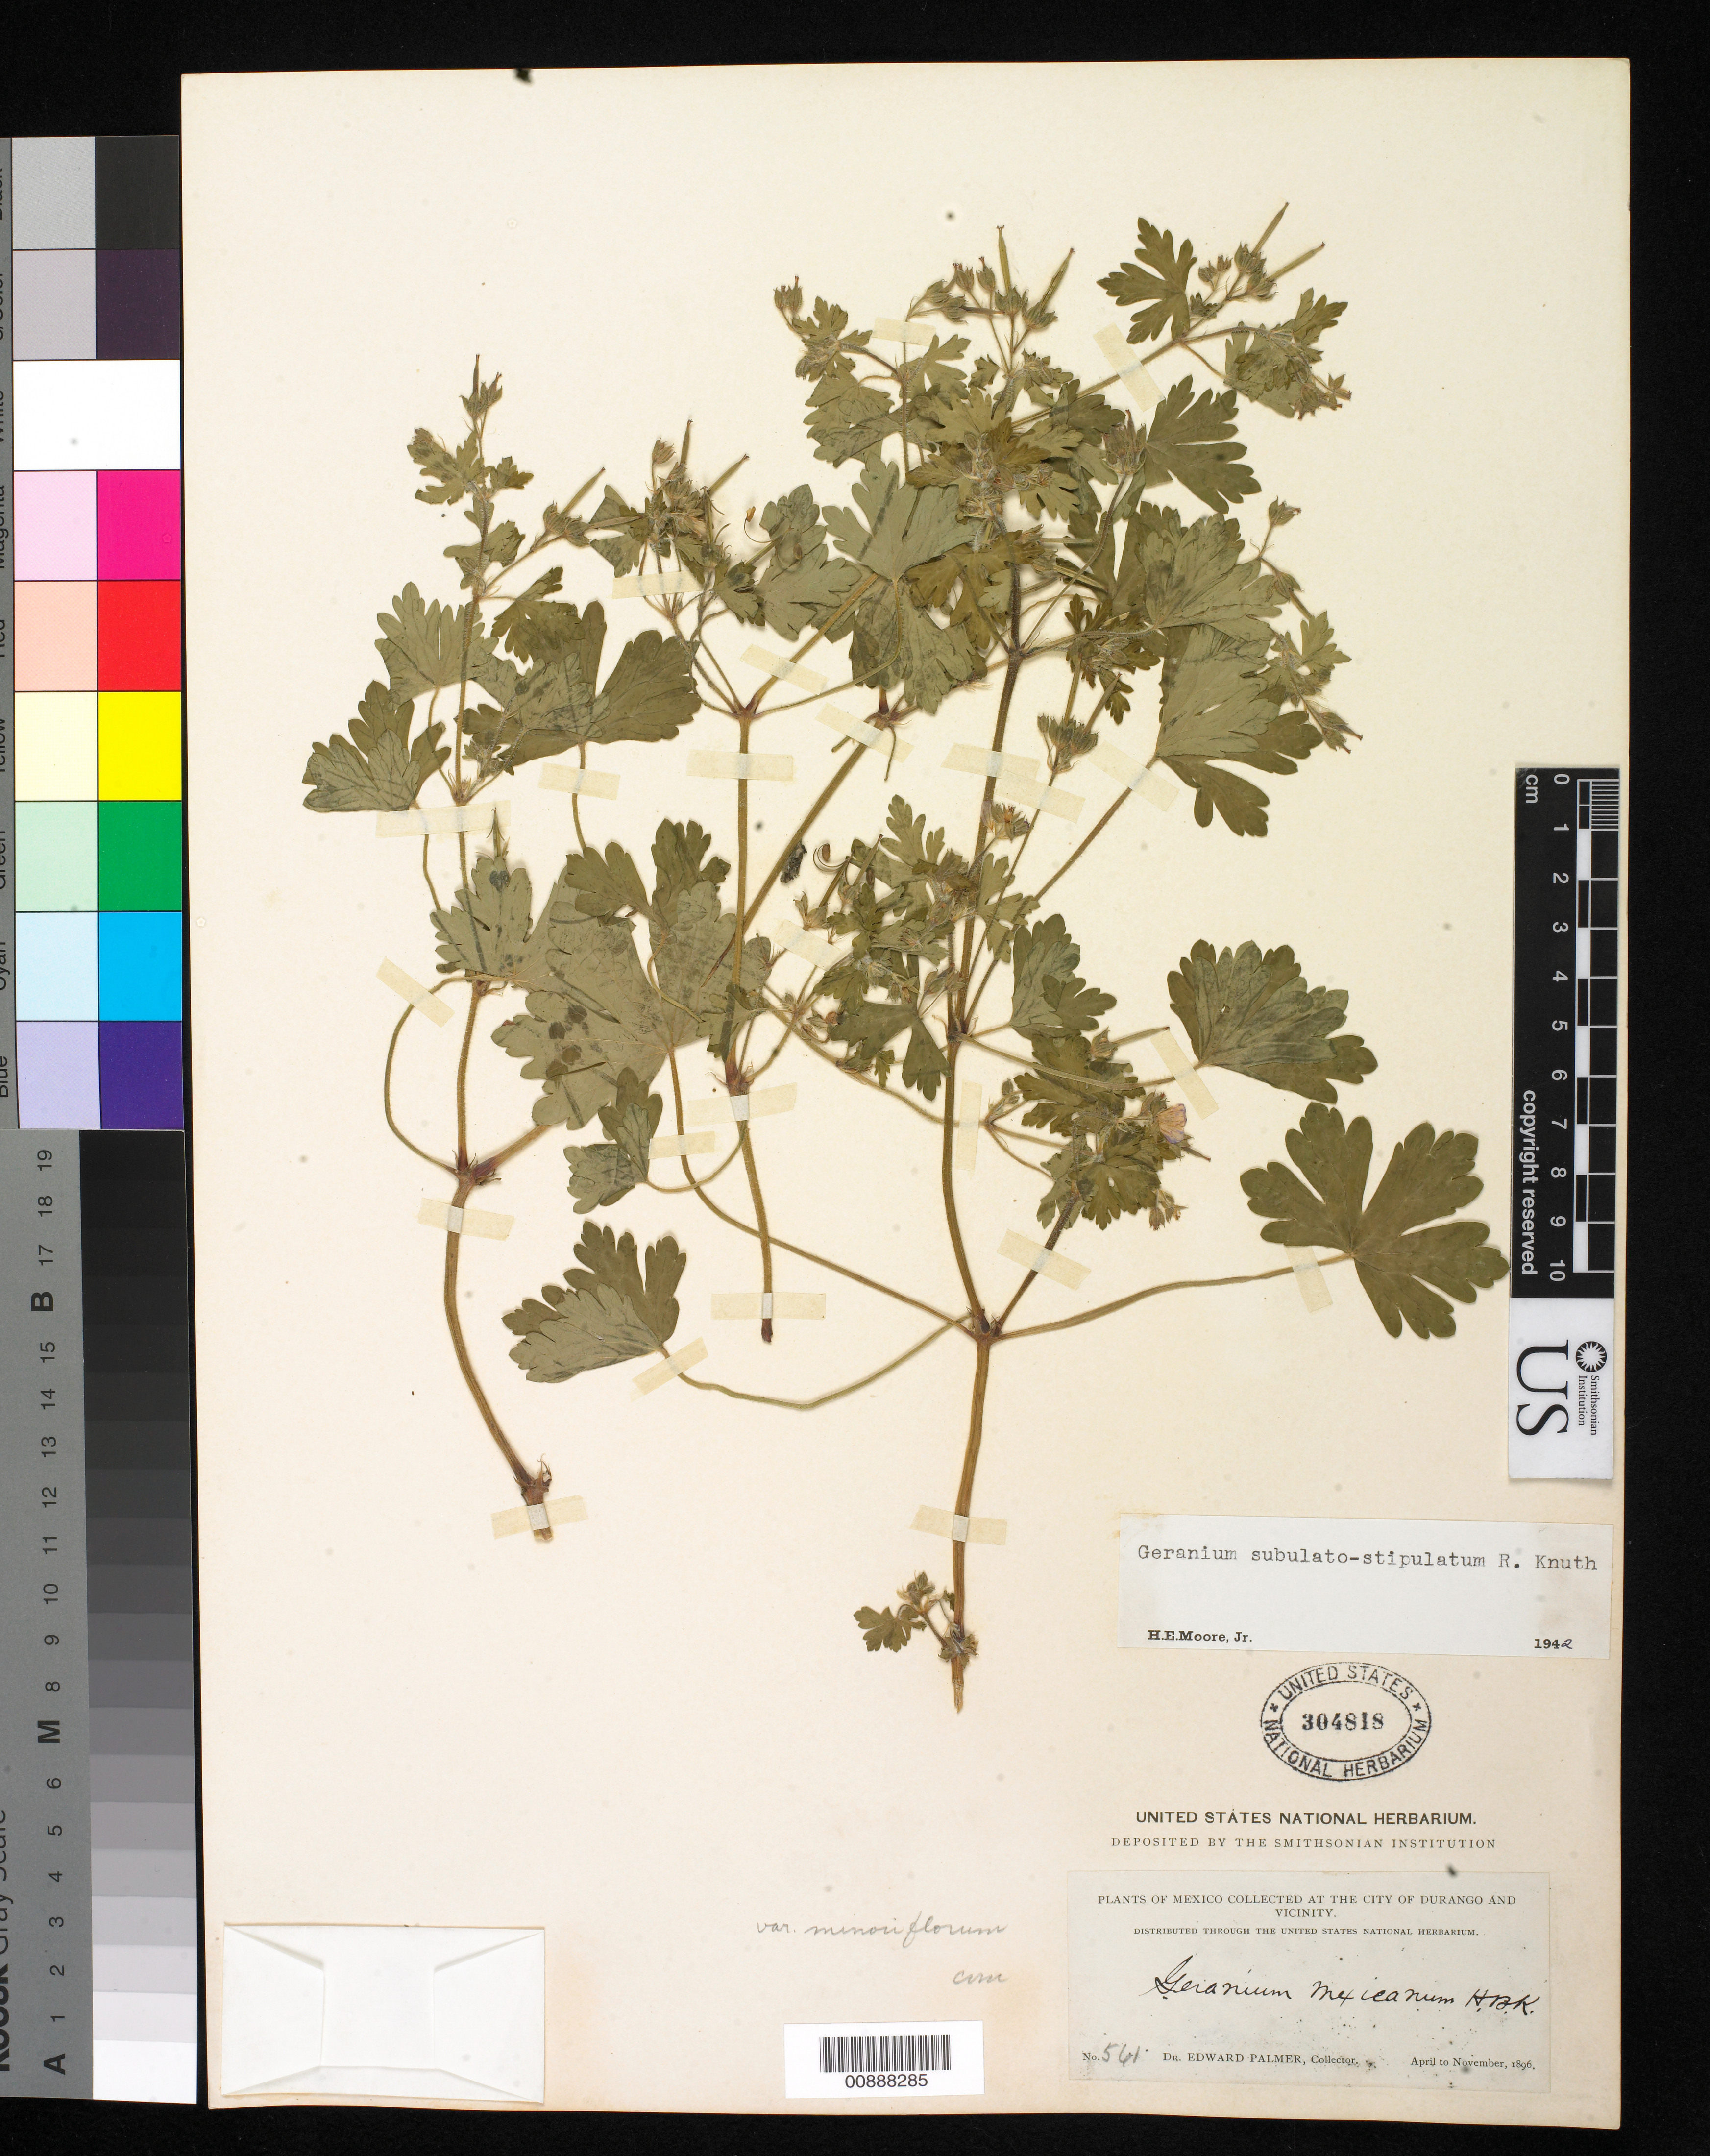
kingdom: Plantae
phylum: Tracheophyta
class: Magnoliopsida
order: Geraniales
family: Geraniaceae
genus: Geranium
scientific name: Geranium seemannii subsp. seemannii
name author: Peyr.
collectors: E. Palmer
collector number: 561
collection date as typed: Apr 1896 to -- Nov 1896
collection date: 1896-04/1896-11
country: Mexico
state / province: Durango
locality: City of Durango and vicinity.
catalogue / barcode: US 304818